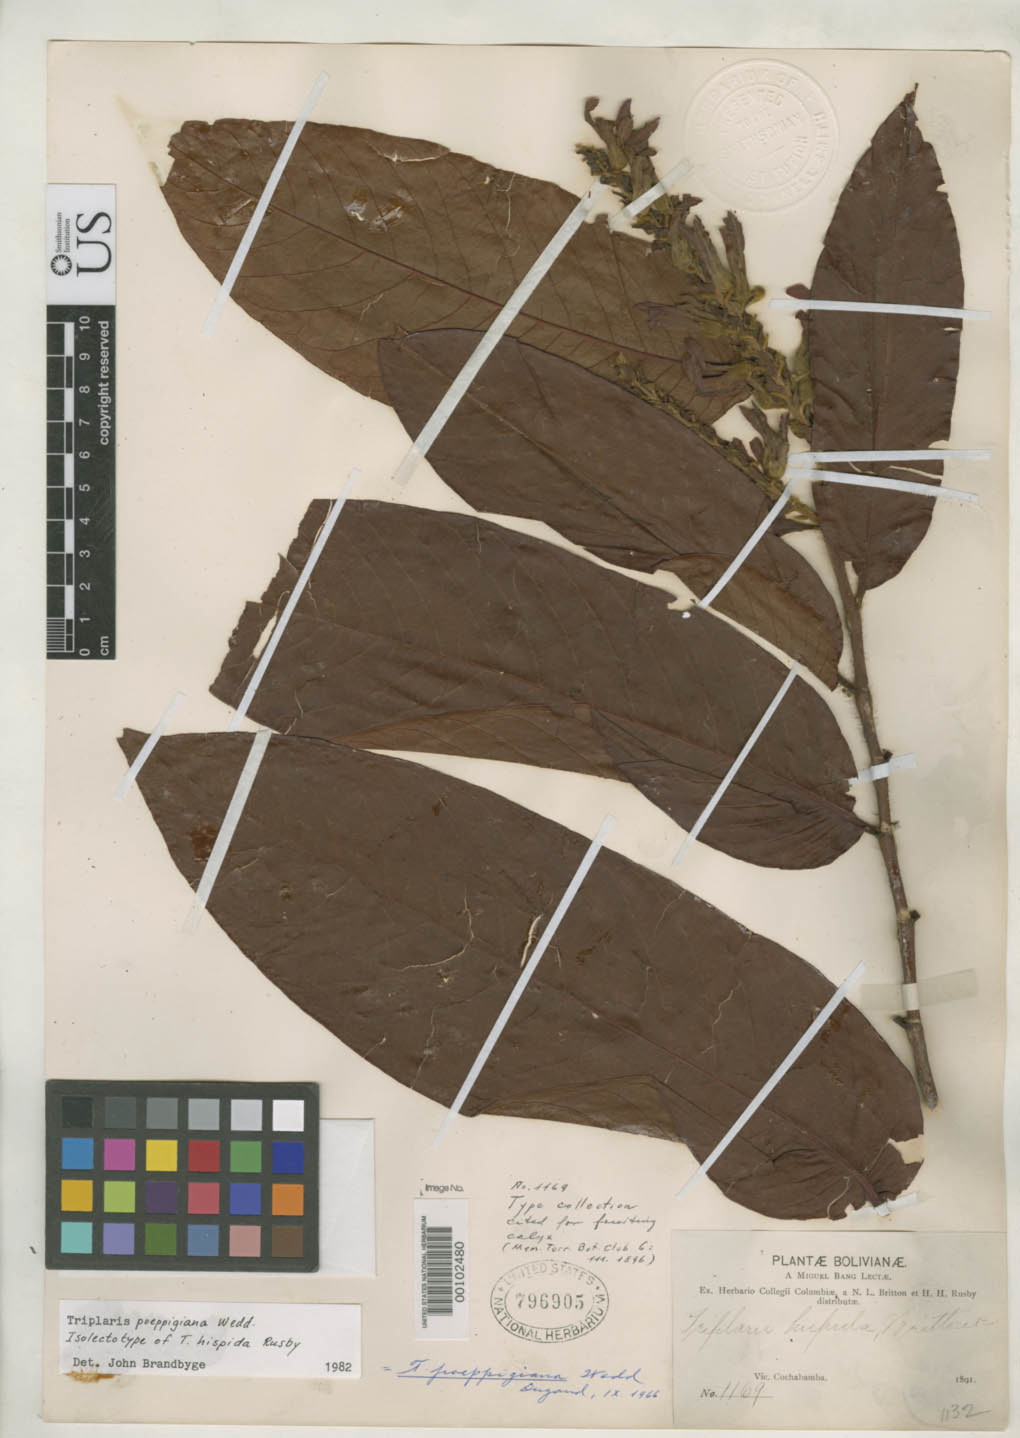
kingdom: Plantae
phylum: Tracheophyta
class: Magnoliopsida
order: Caryophyllales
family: Polygonaceae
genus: Triplaris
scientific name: Triplaris hispida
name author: Britton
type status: Isolectotype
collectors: M. Bang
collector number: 1169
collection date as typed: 1891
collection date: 1891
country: Bolivia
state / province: Cochabamba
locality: Vic. Cochabamba.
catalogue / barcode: US 796905